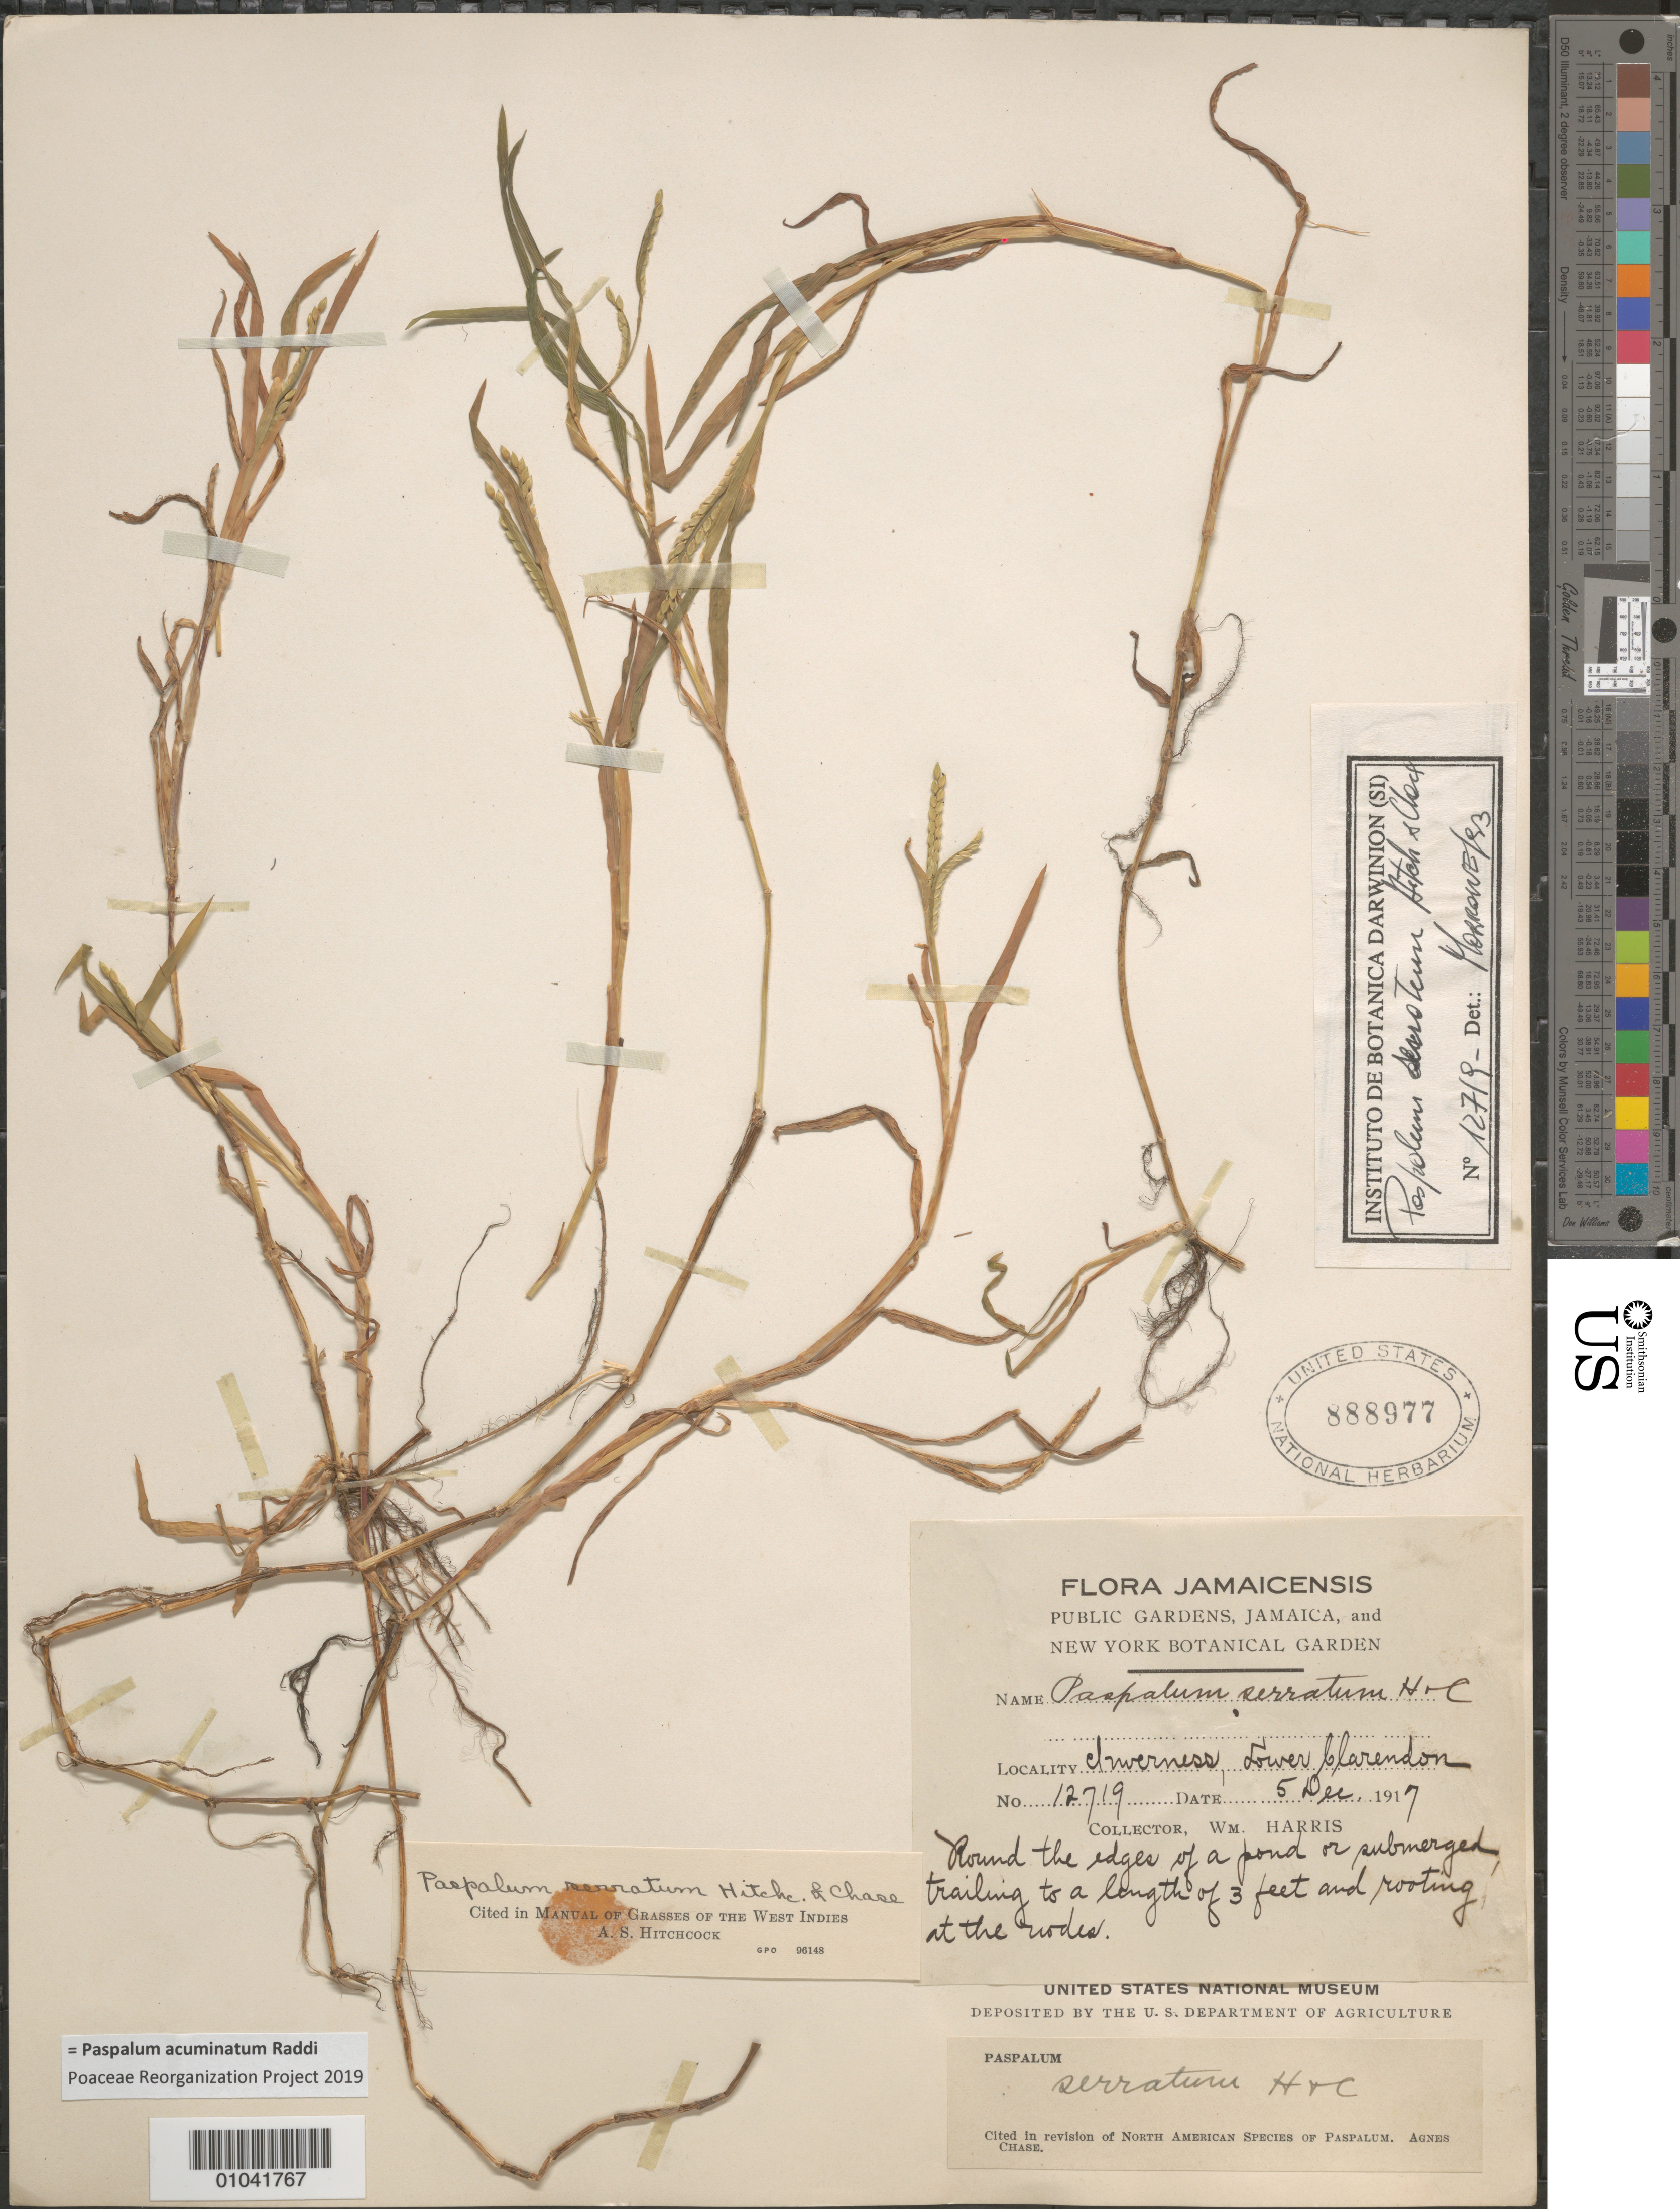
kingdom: Plantae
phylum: Tracheophyta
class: Liliopsida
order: Poales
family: Poaceae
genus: Paspalum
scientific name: Paspalum serratum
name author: Hitchc. & Chase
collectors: W. Harris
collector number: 12719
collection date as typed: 05 Dec 1917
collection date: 1917-12-05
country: Jamaica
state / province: Clarendon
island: Jamaica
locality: Inverness, Lower Clarendon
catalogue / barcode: US 888977